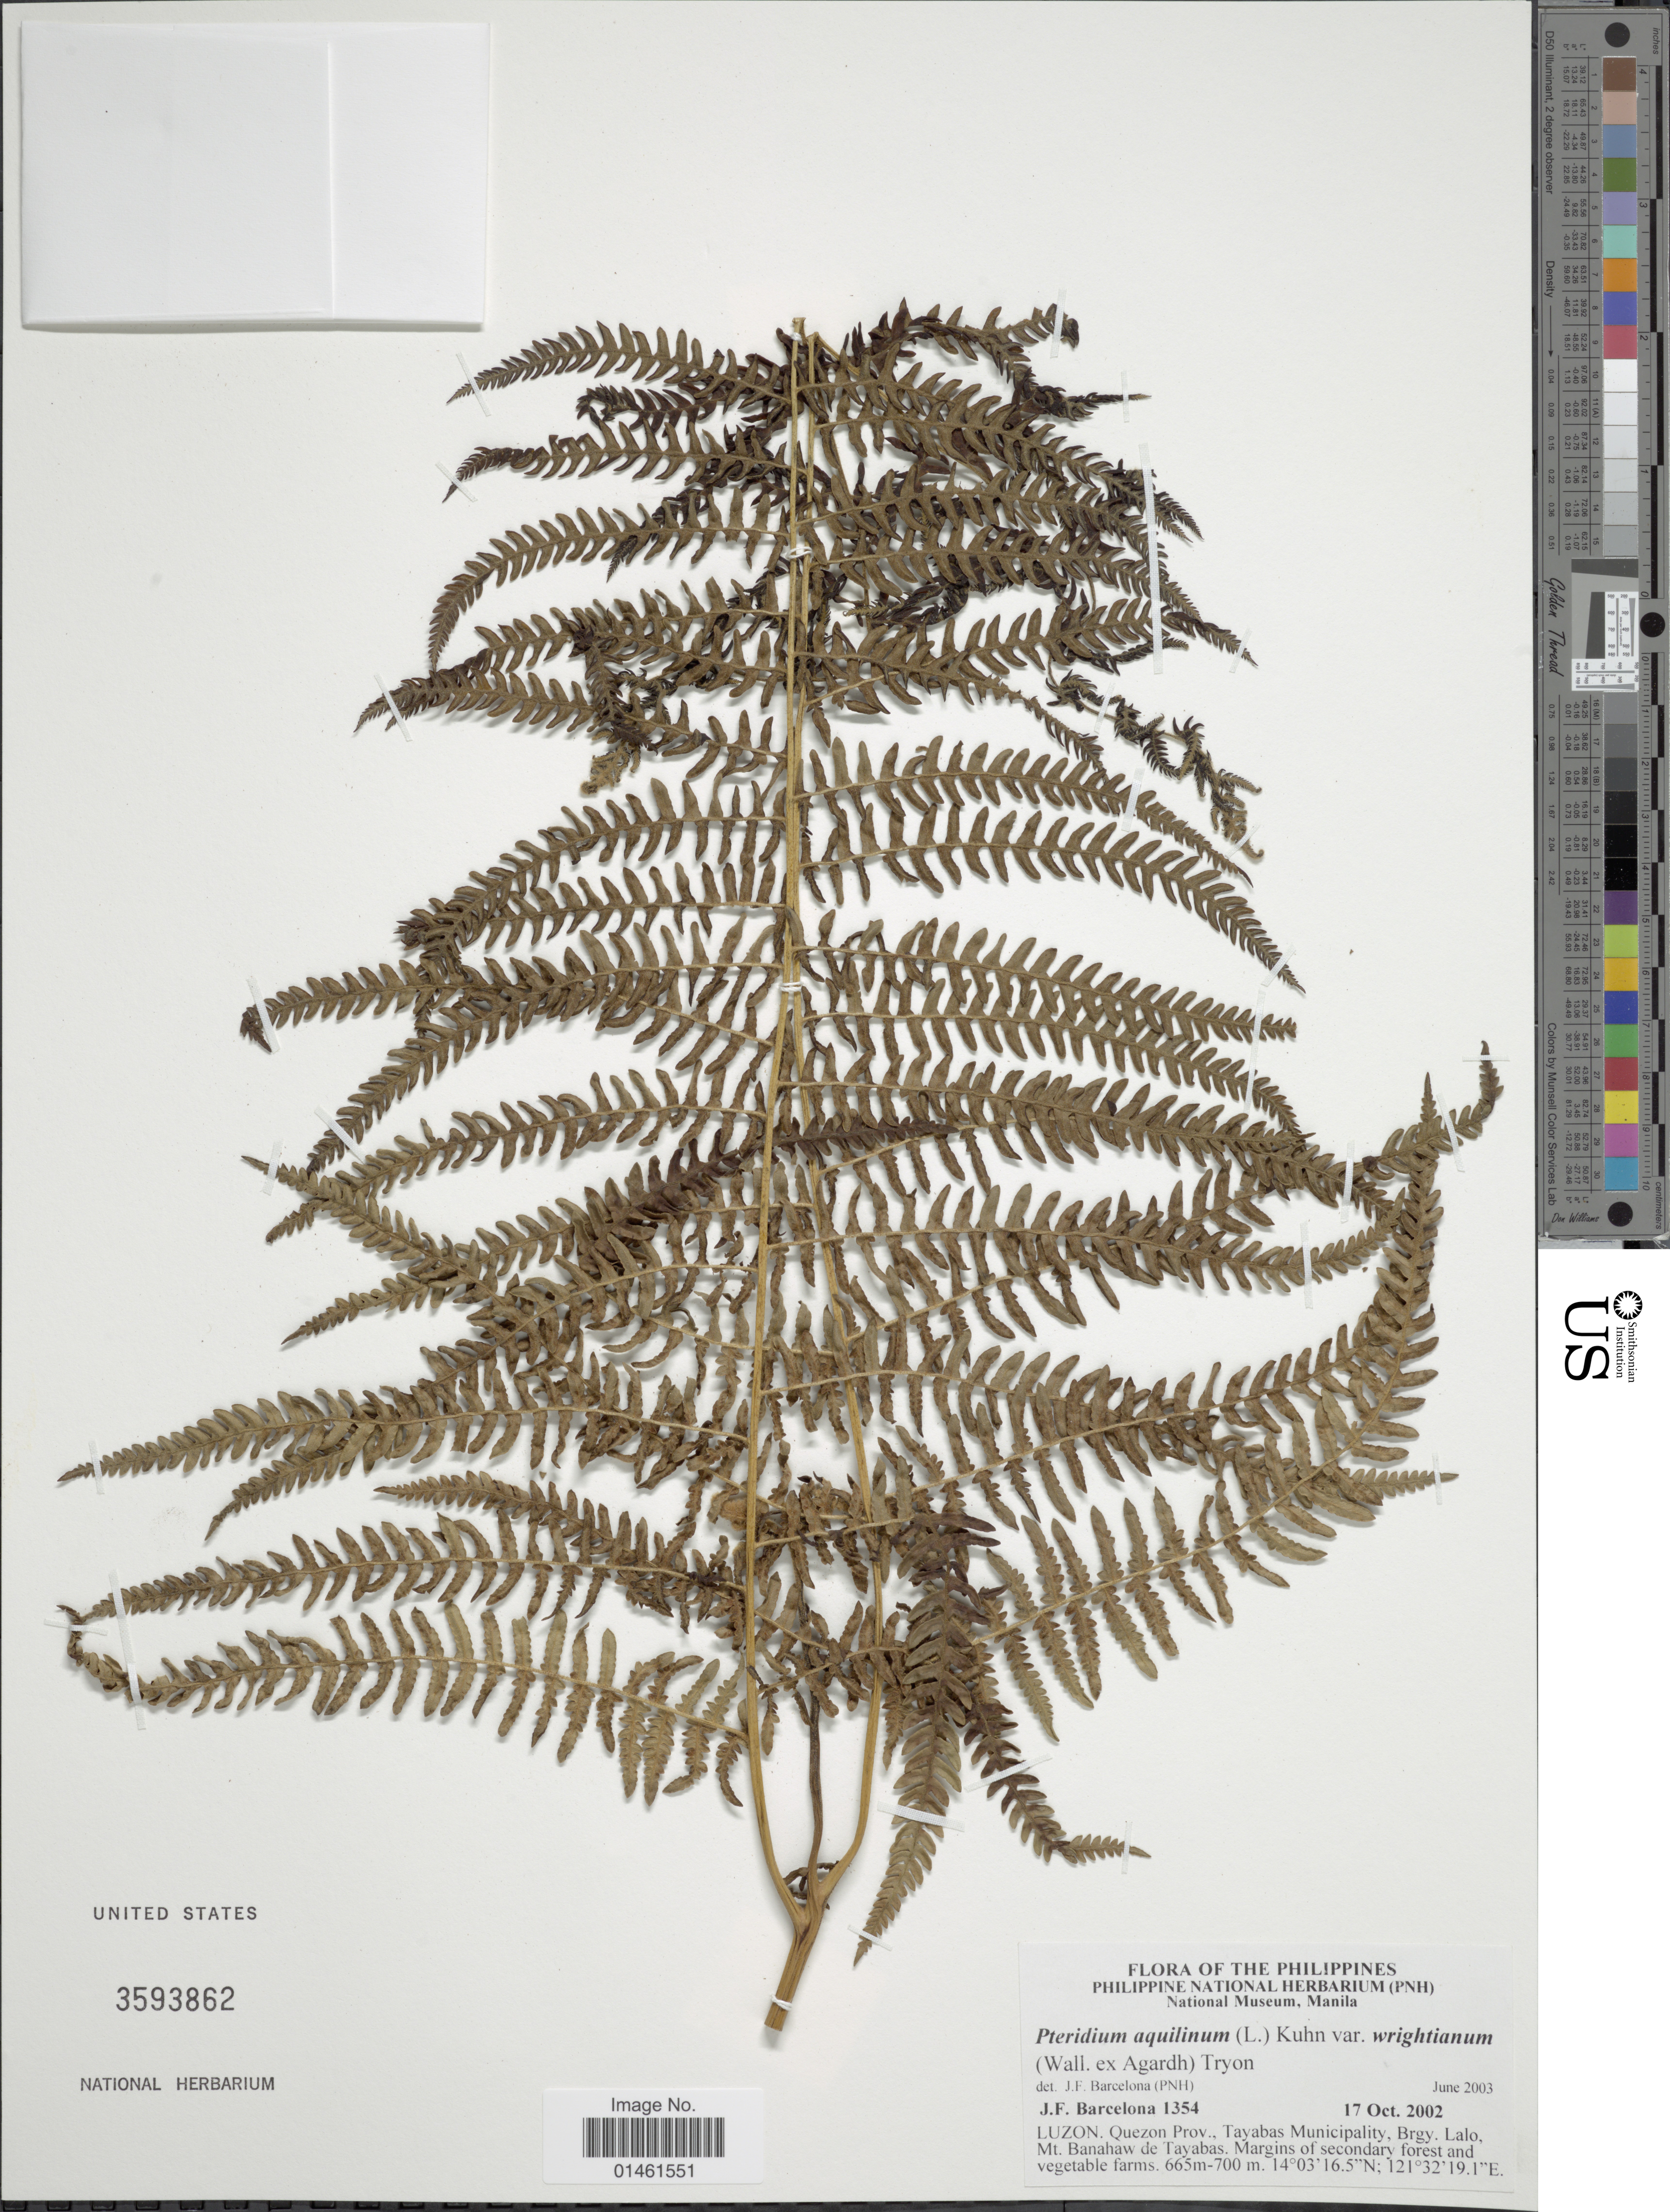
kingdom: Plantae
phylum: Tracheophyta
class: Polypodiopsida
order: Polypodiales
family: Dennstaedtiaceae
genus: Pteridium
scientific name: Pteridium aquilinum var. wightianum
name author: (J. Agardh) R.M. Tryon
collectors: J. F. Barcelona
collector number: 1354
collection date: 2002-10-17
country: Philippines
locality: Luzon, Quezon Prov., Tayabas Municipality, Brgy. Lalo, Mt. Banahaw de Tayabas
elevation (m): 665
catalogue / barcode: US 3593862